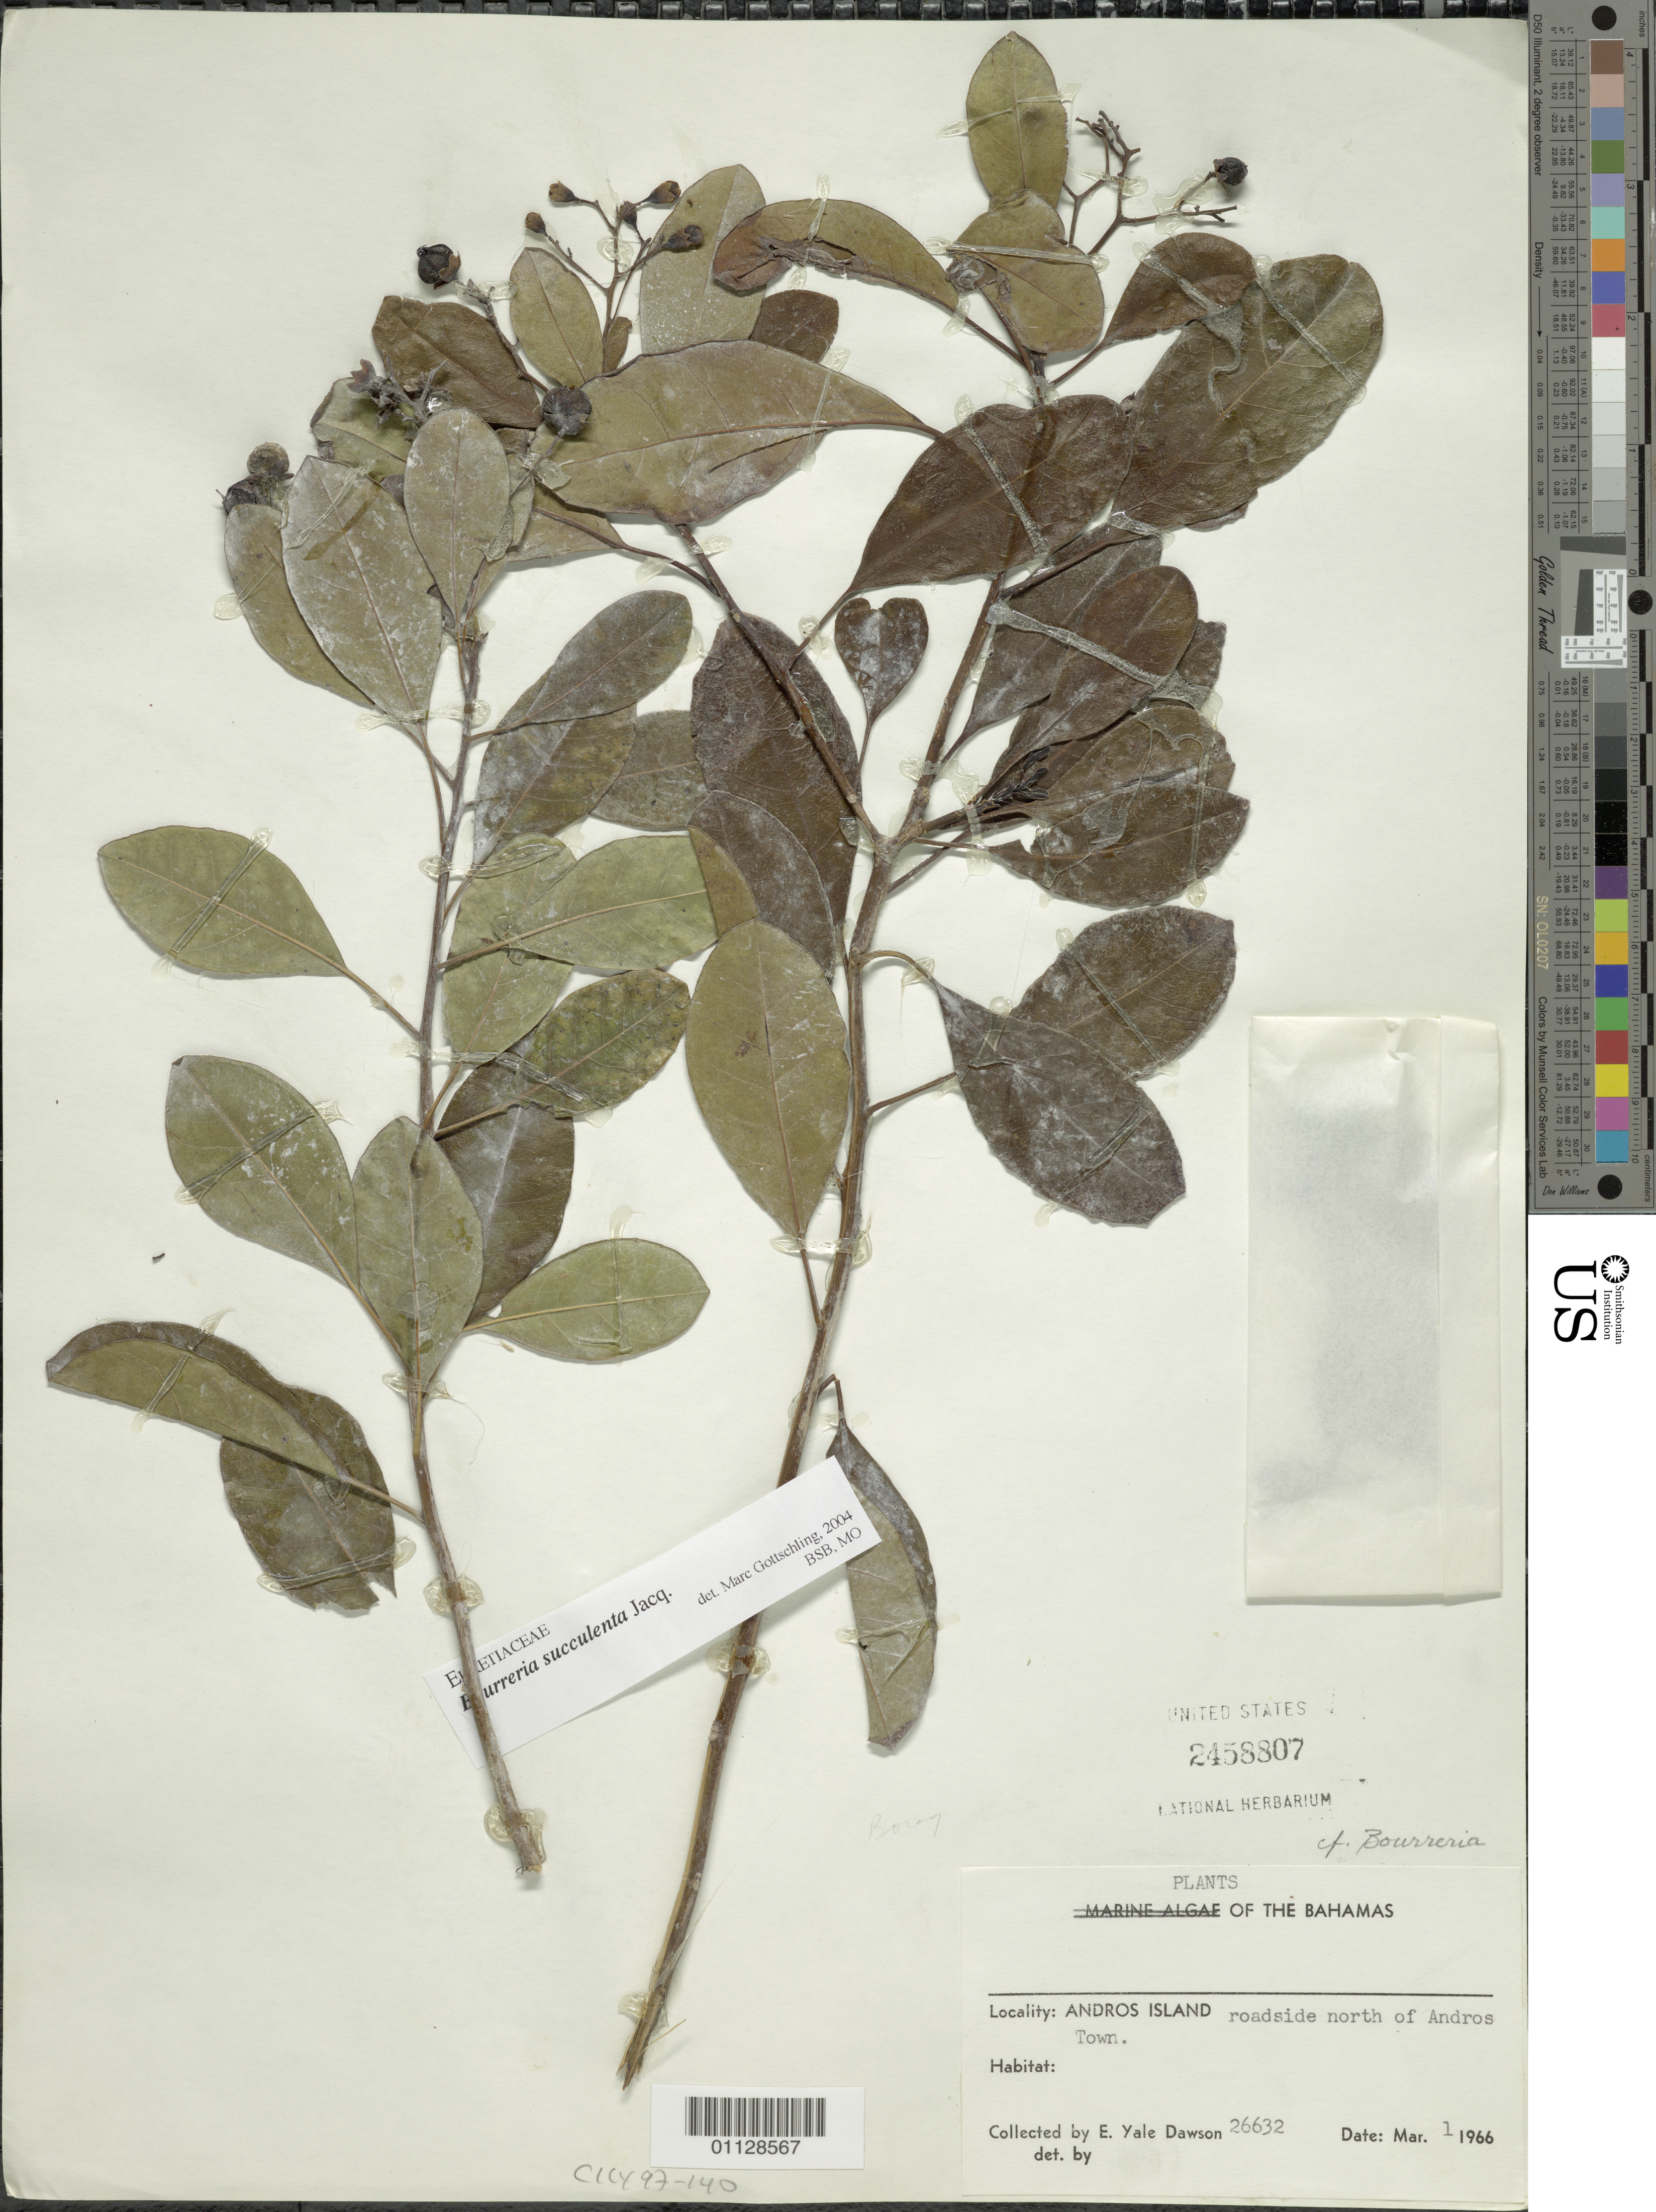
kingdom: Plantae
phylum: Tracheophyta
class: Magnoliopsida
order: Boraginales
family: Ehretiaceae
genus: Bourreria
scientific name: Bourreria succulenta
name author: Jacq.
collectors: E. Y. Dawson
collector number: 26632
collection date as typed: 01 Mar 1966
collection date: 1966-03-01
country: Bahamas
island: Andros I.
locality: Roadside N of Andros Town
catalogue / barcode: US 2458807